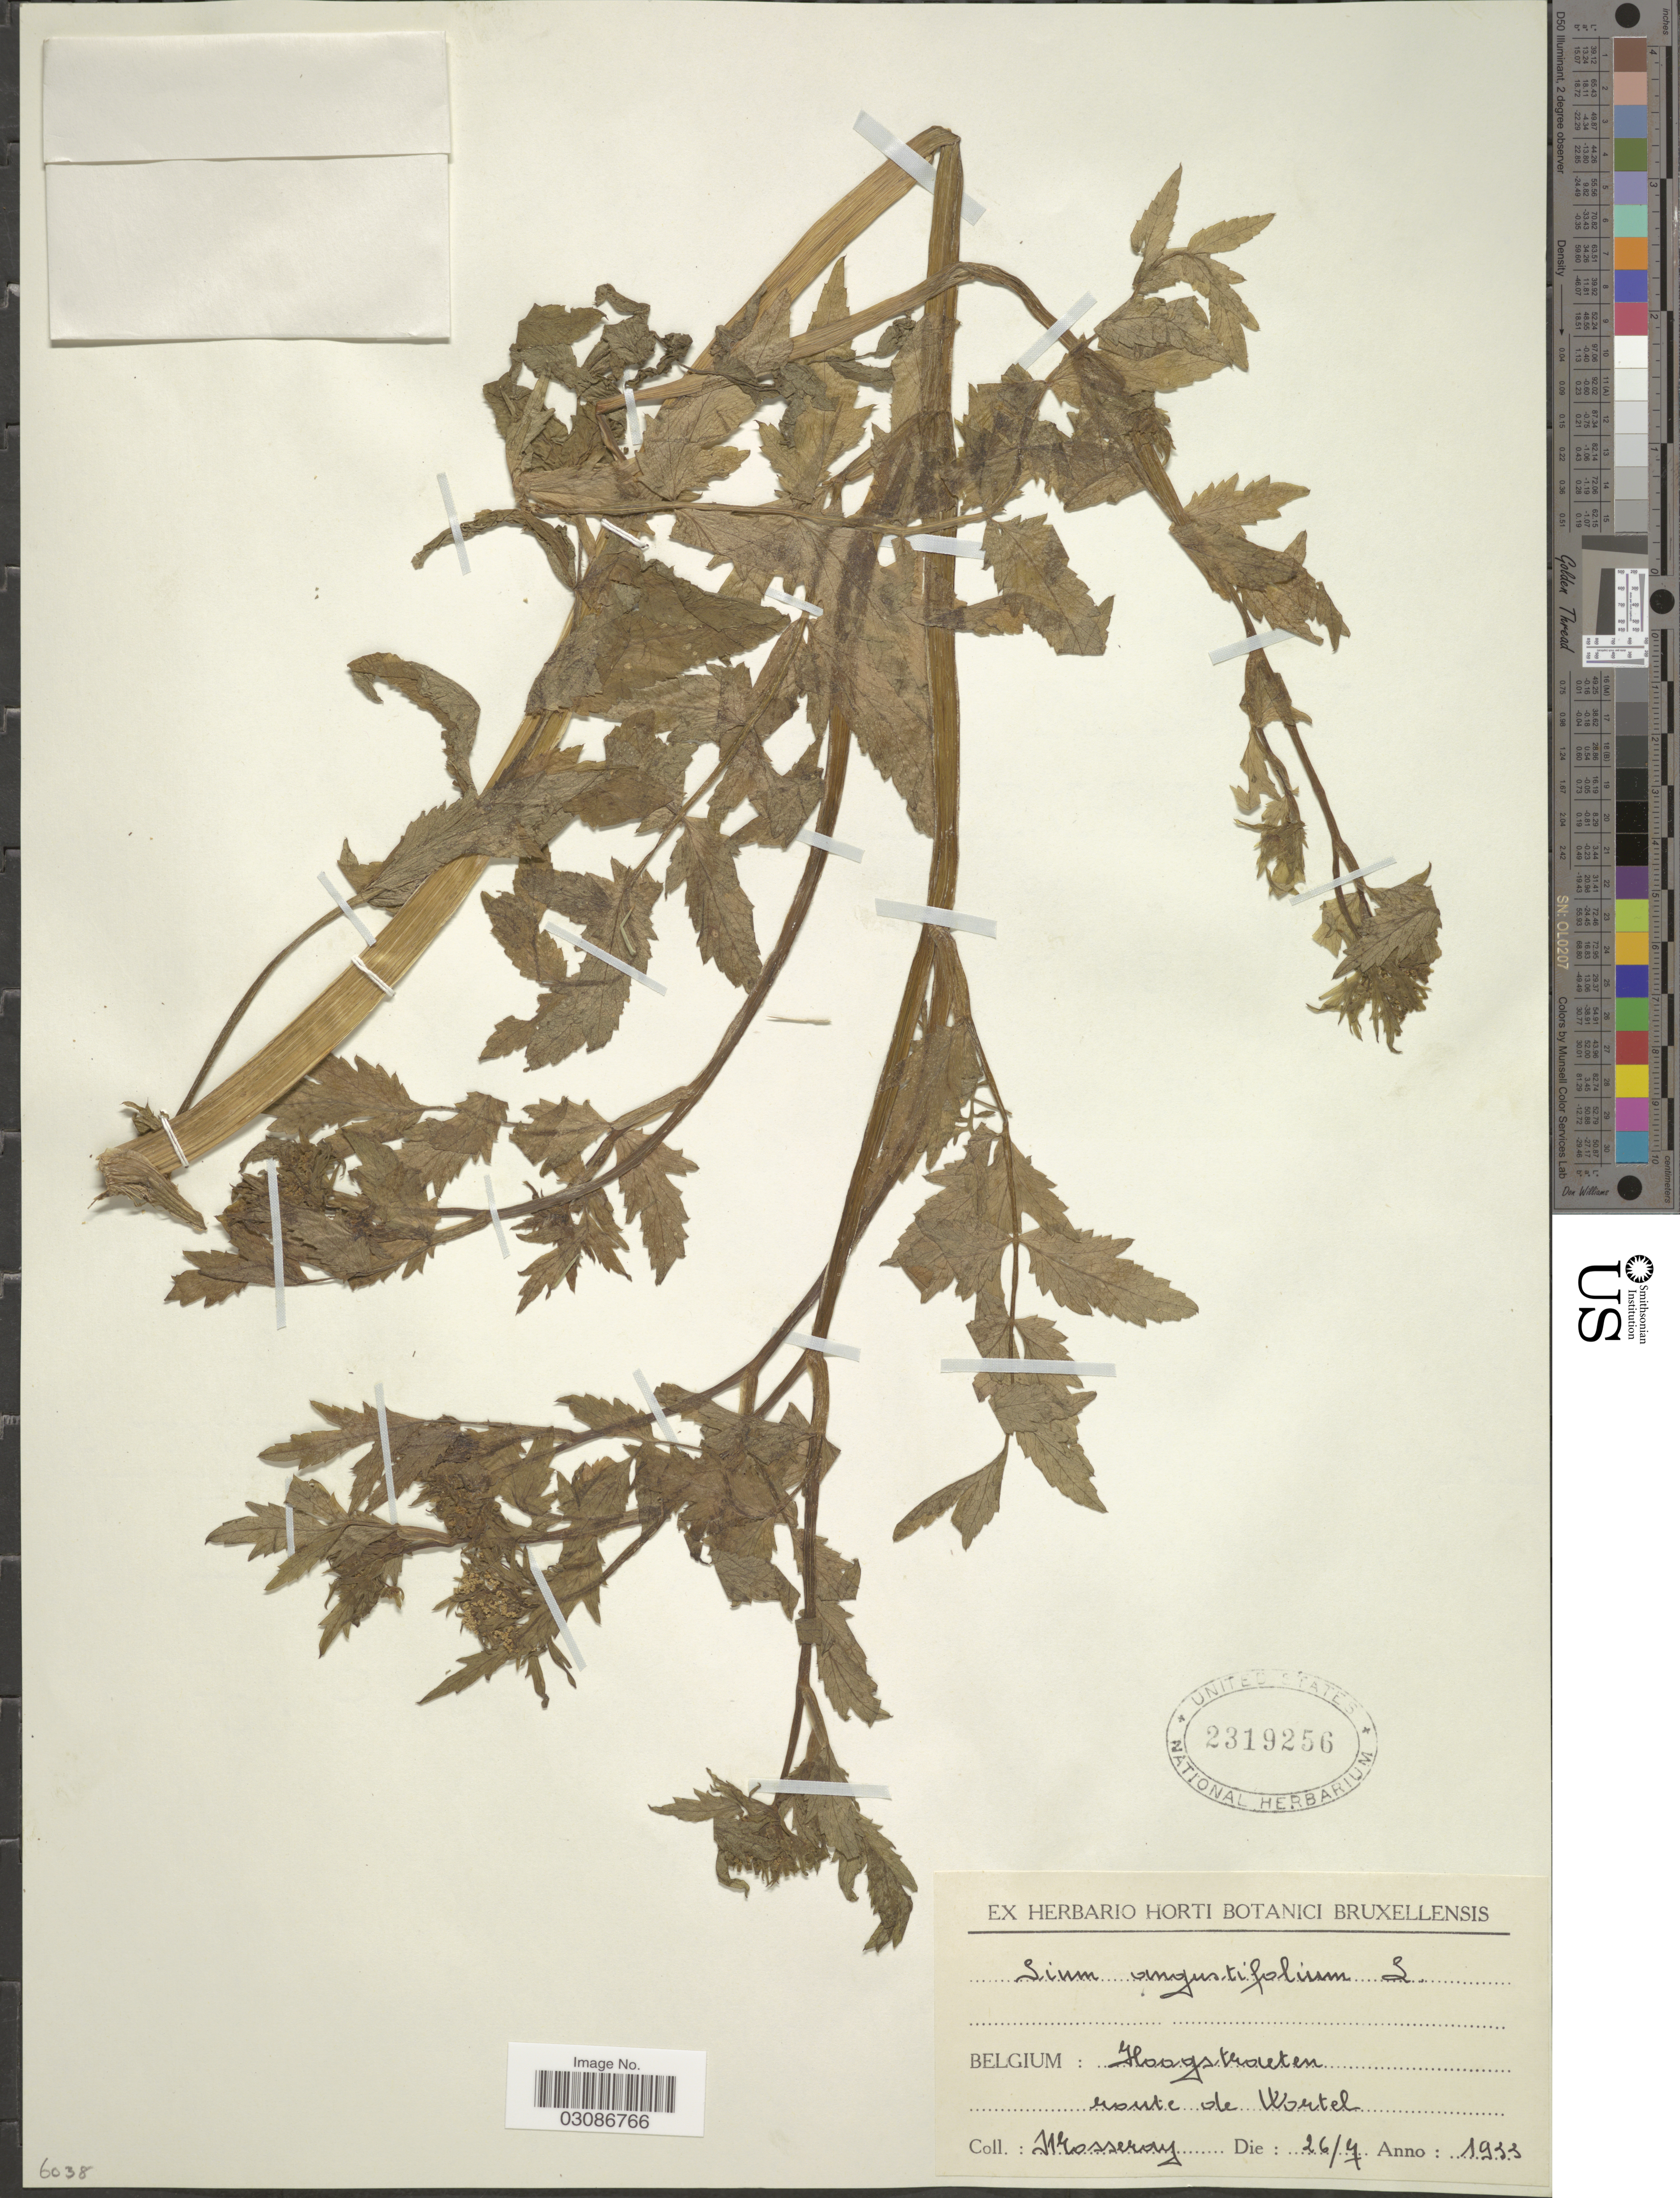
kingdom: Plantae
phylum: Tracheophyta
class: Magnoliopsida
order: Apiales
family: Apiaceae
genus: Sium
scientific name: Sium angustifolium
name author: L.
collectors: Mosseray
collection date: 1933-07-26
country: Belgium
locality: Hoogstraten route de Wortel.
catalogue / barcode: US 2319256